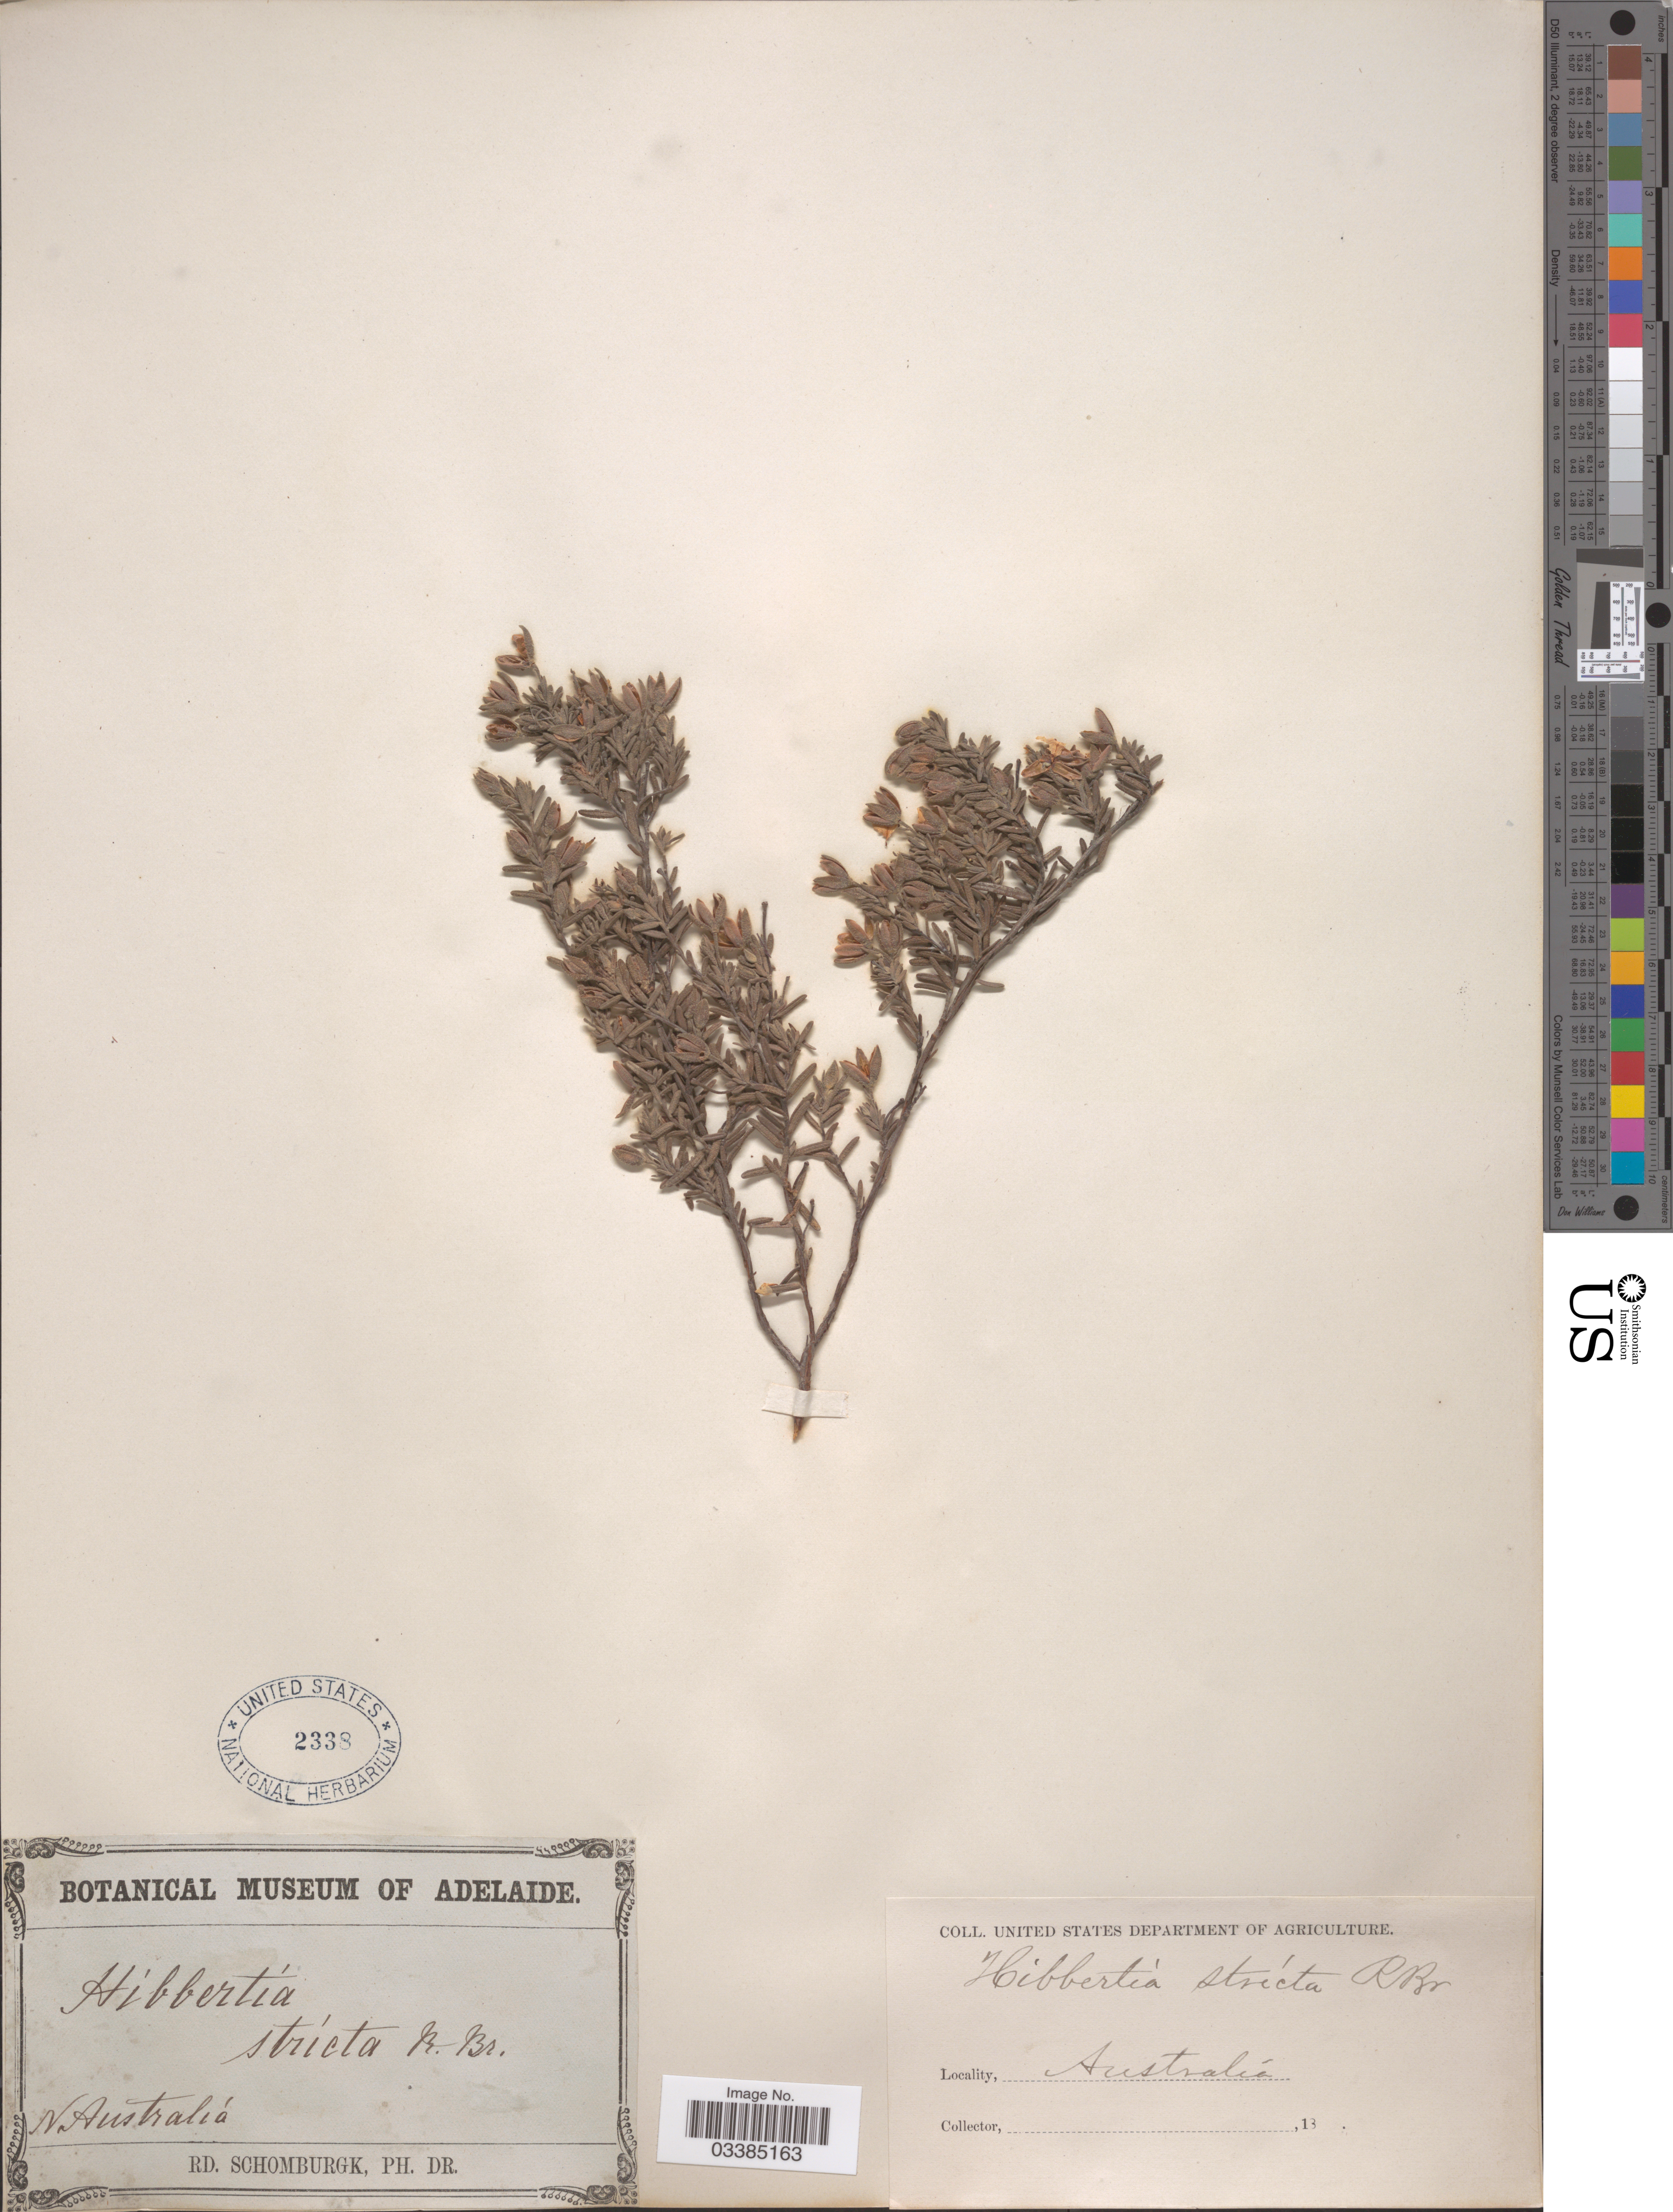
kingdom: Plantae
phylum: Tracheophyta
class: Magnoliopsida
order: Dilleniales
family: Dilleniaceae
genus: Hibbertia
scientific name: Hibbertia stricta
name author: R. Br. ex DC.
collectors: M. R. Schomburgk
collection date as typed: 18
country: Australia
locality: N. Australia.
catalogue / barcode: US 2338